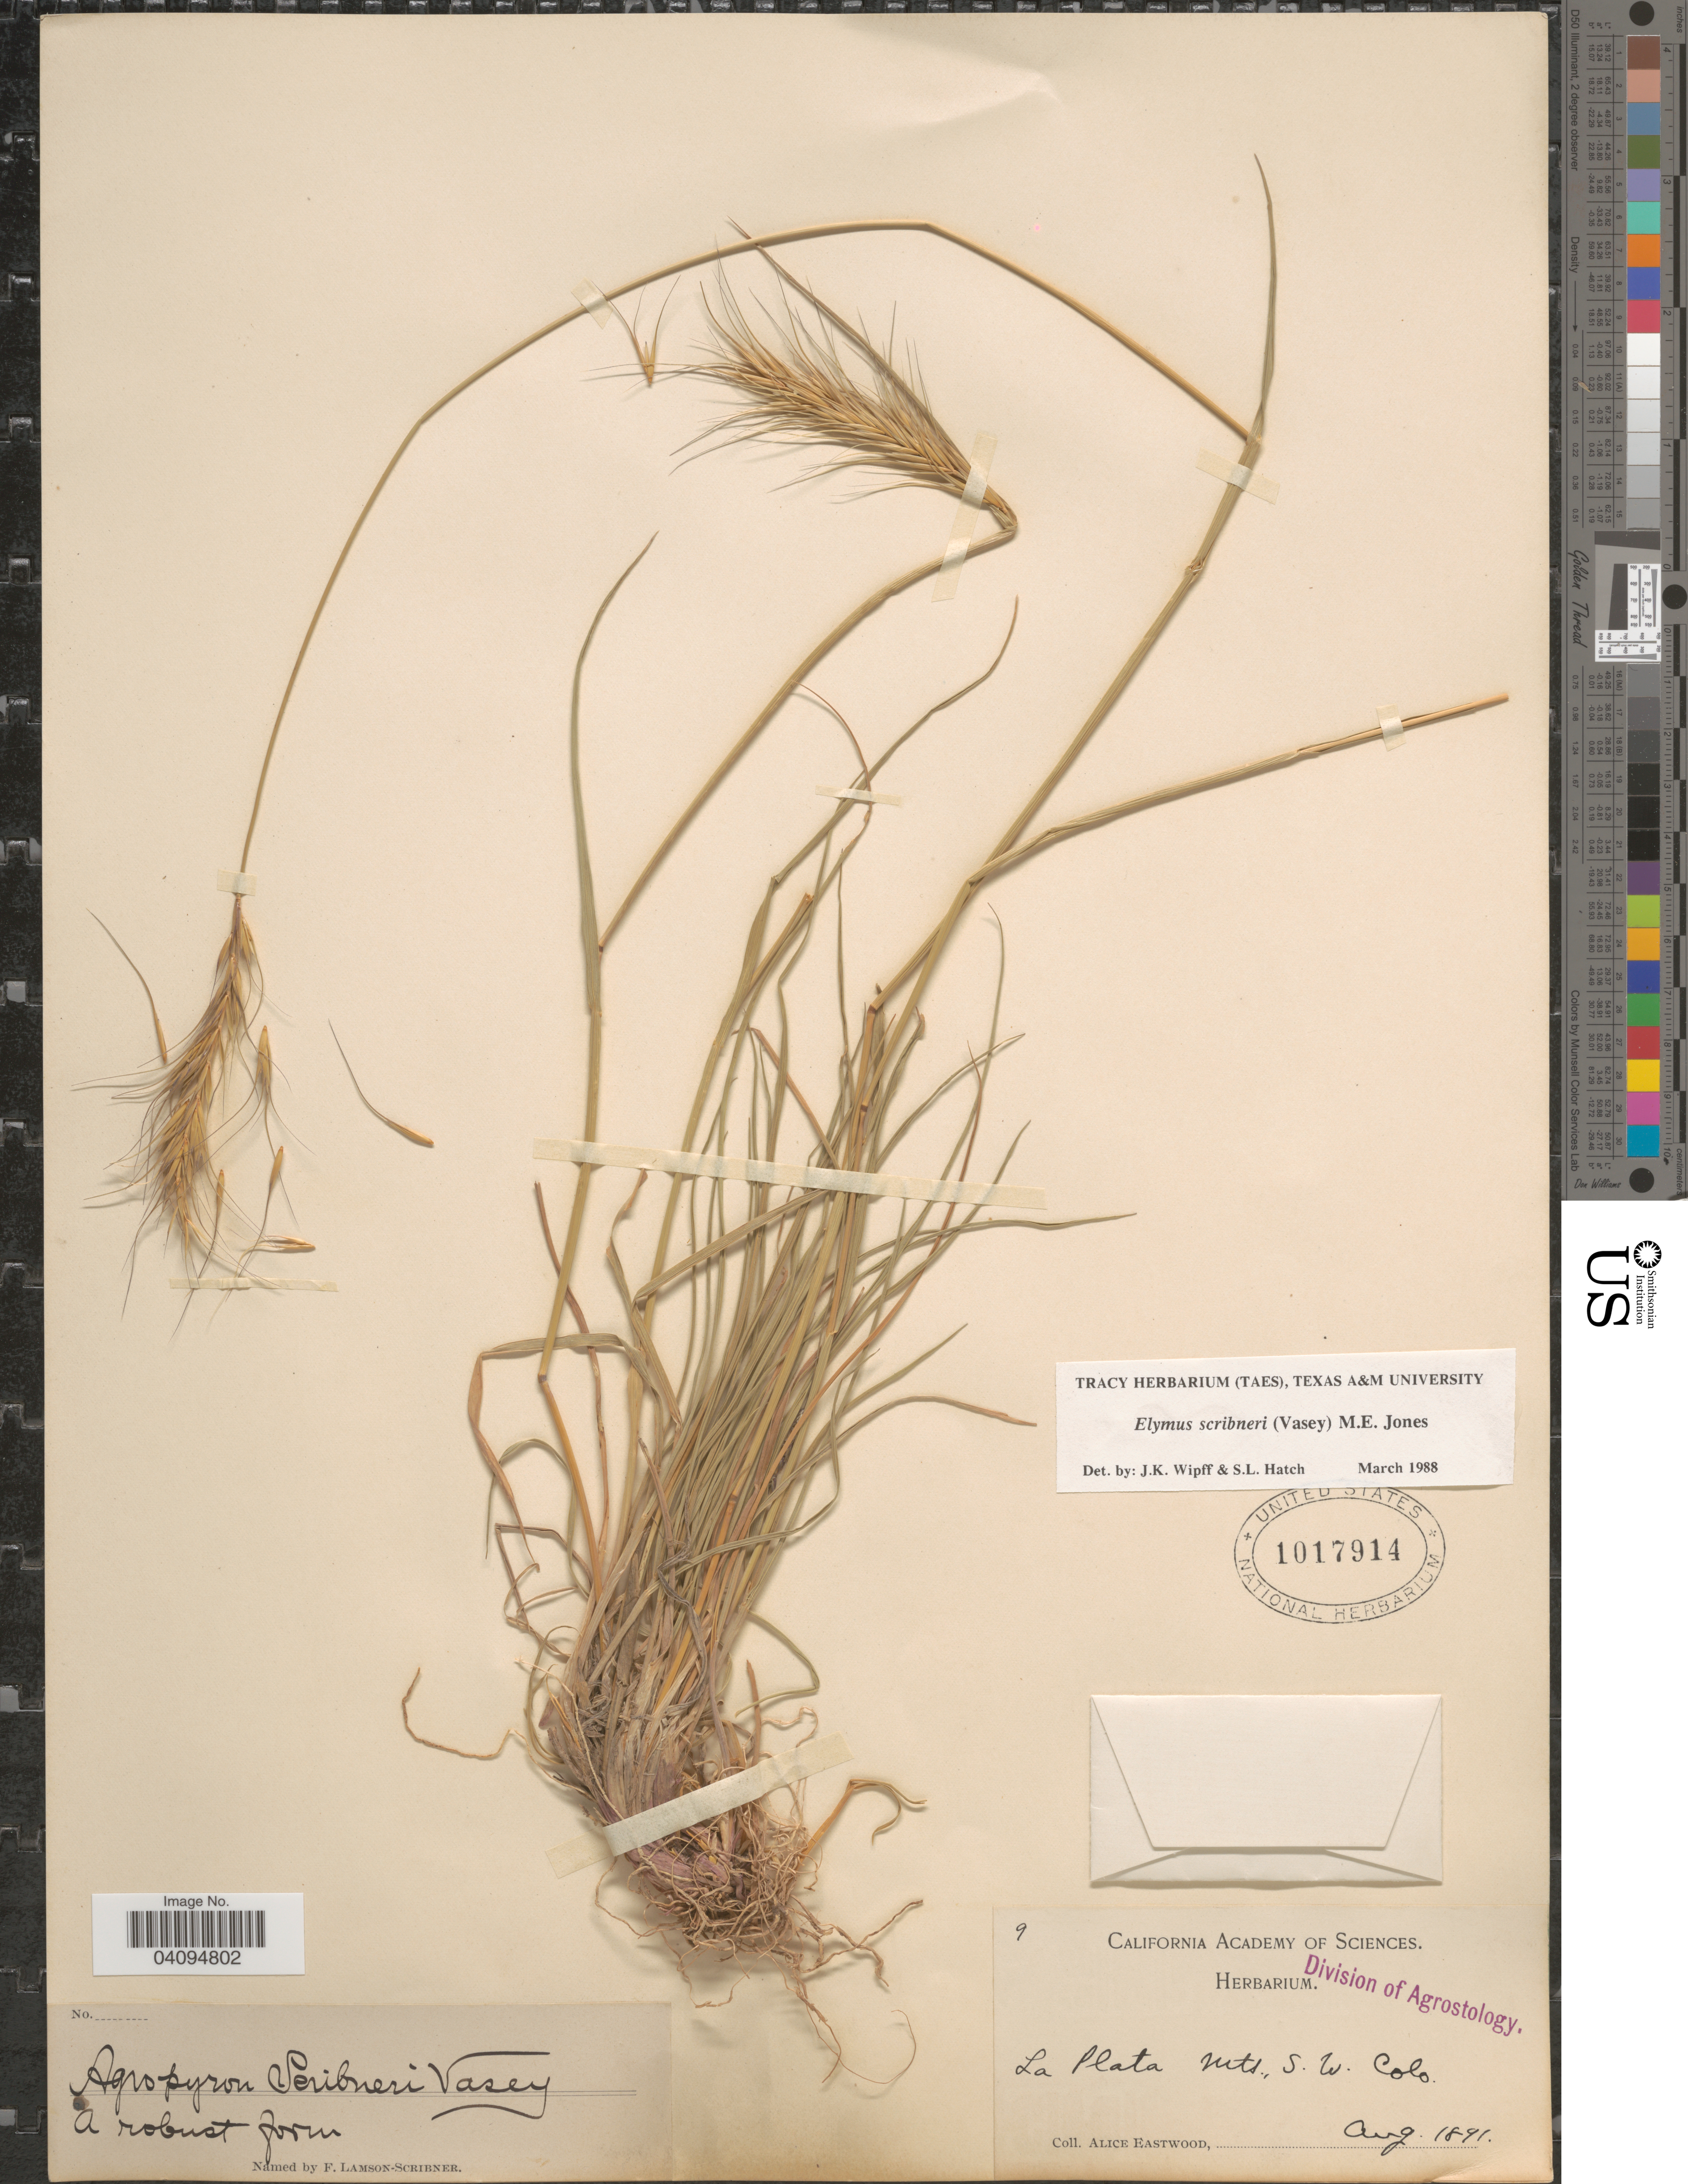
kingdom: Plantae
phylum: Tracheophyta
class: Liliopsida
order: Poales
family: Poaceae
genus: Elymus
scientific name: Elymus scribneri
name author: (Vasey) M.E. Jones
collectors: A. Eastwood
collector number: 9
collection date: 1891-08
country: United States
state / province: Colorado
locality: La Plata Mts. S. W. Colo.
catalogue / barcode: US 1017914